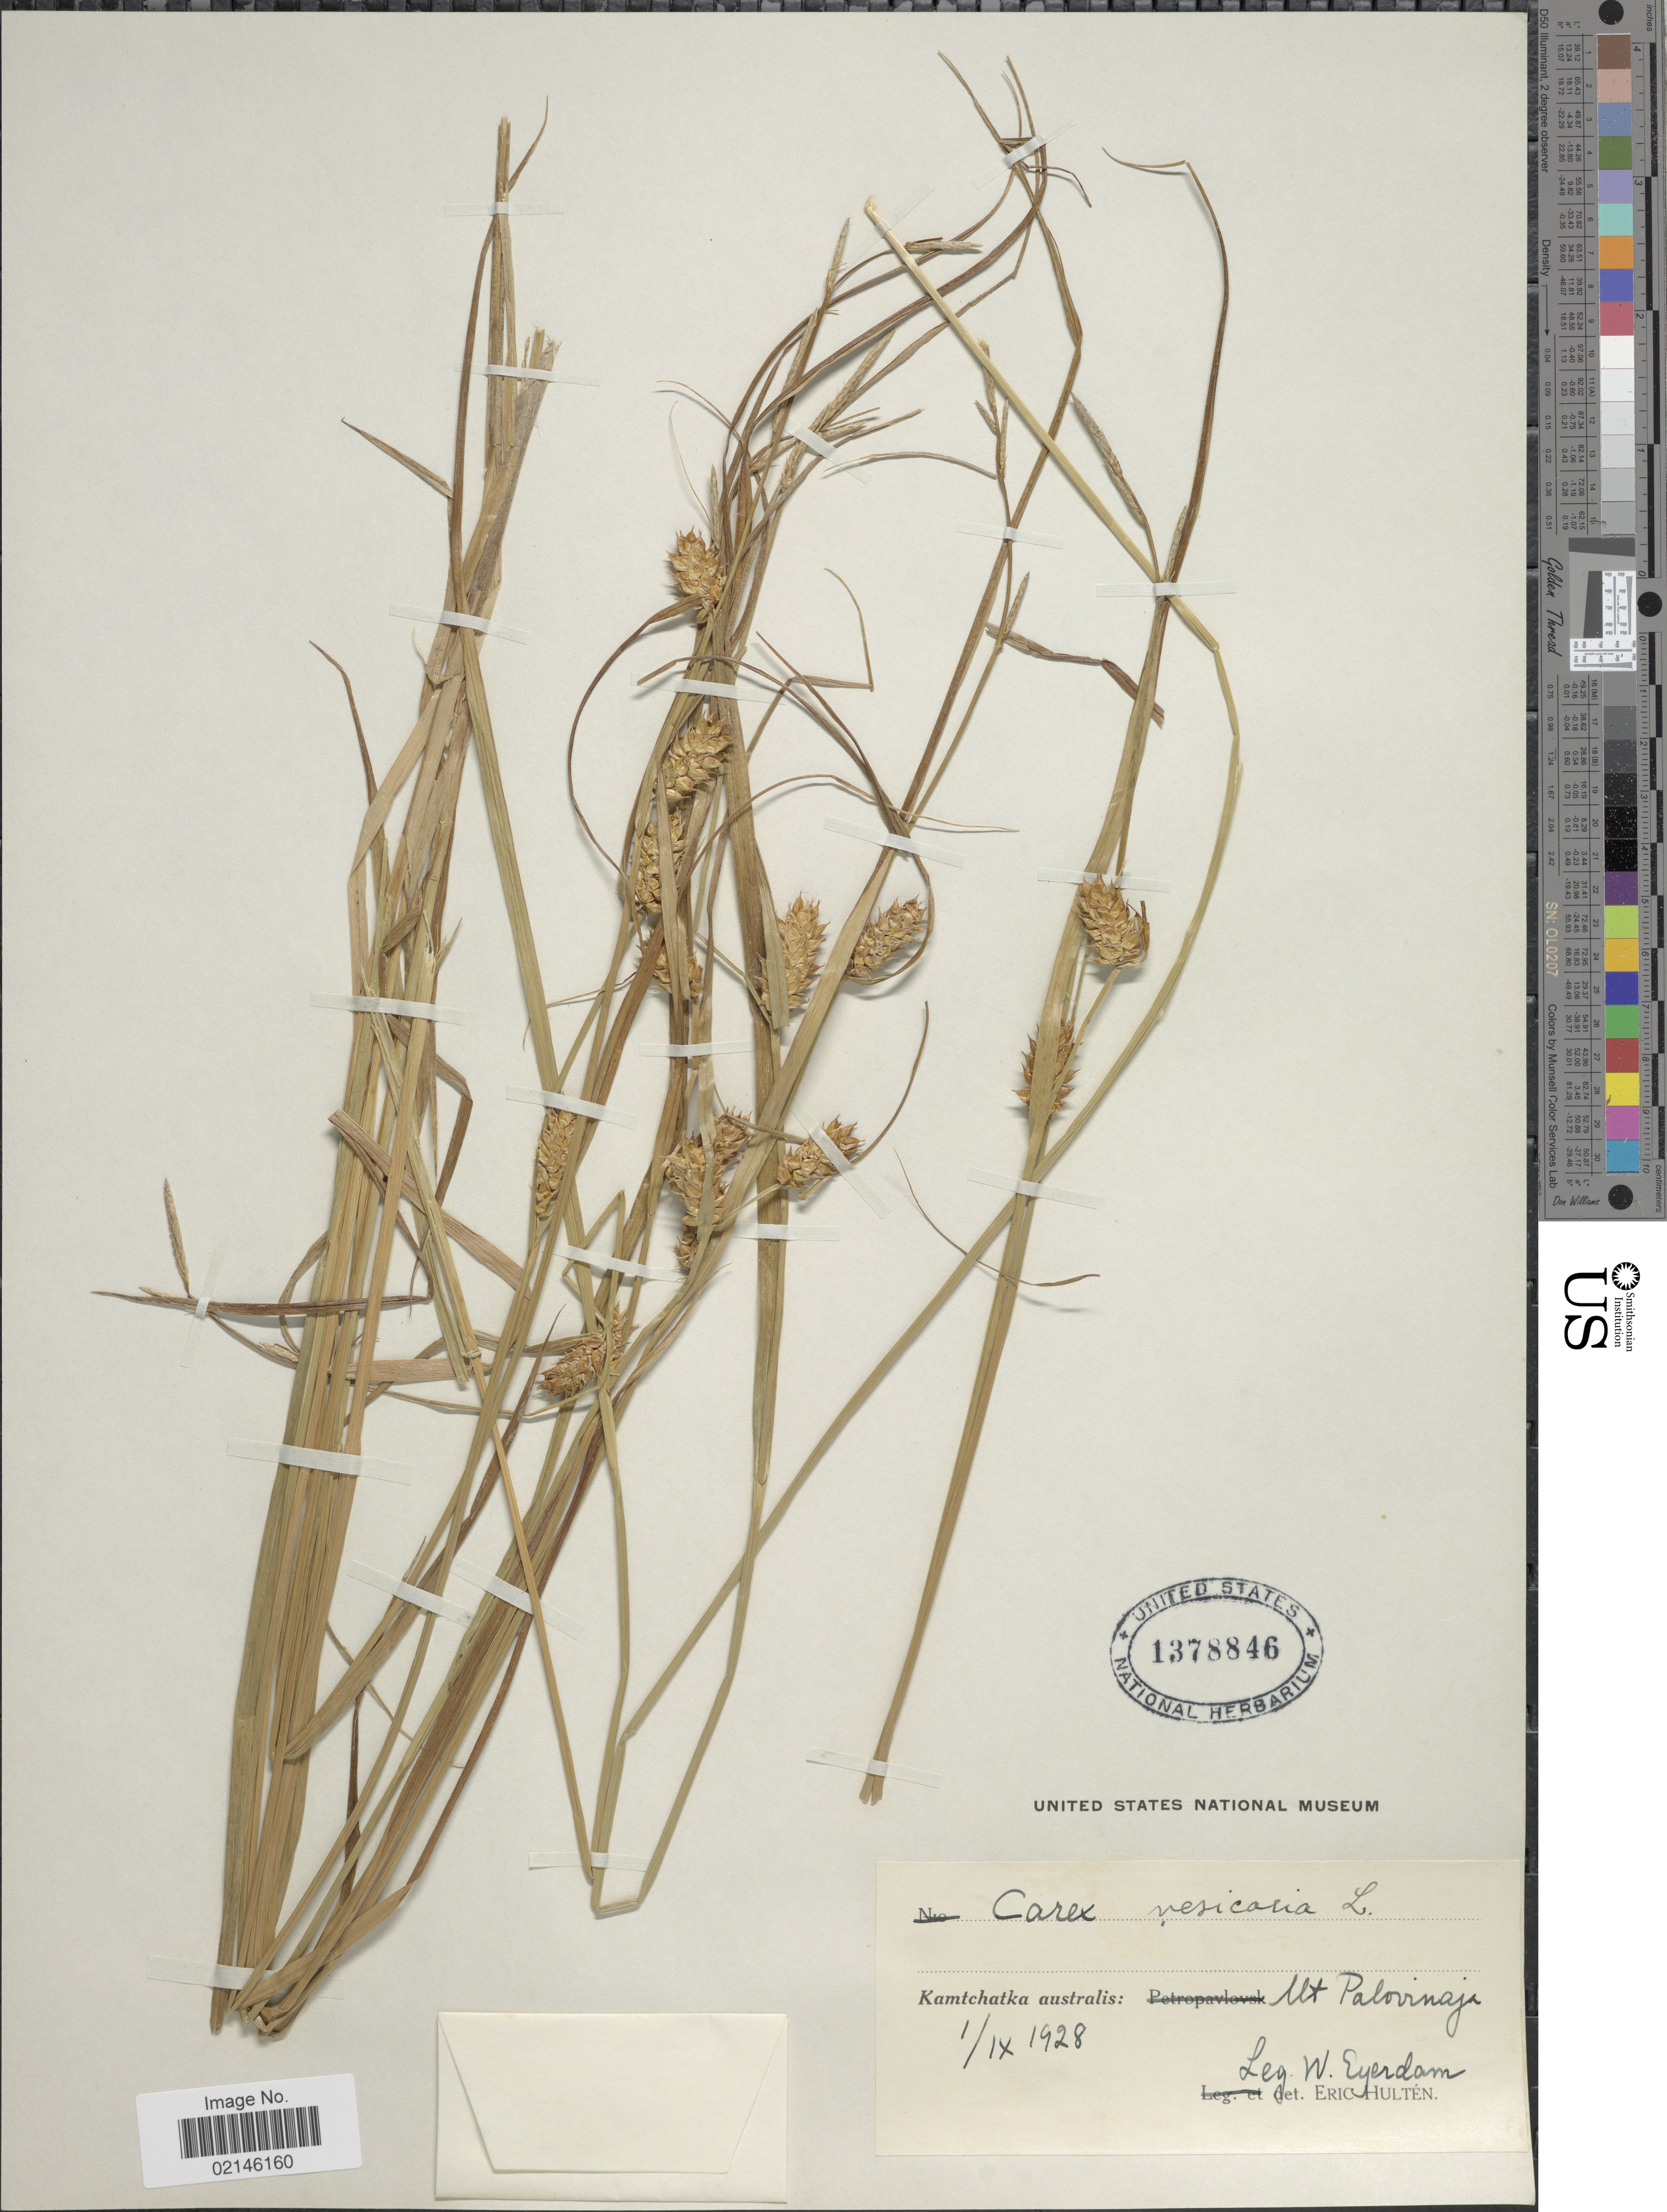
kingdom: Plantae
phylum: Tracheophyta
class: Liliopsida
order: Poales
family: Cyperaceae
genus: Carex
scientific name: Carex vesicaria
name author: L.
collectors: W. J. Eyerdam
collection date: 1928-09-01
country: Russian Federation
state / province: Kamchatka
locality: Kamchatka australis: Mt. Palovinaja (Polovinnaya)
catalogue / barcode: US 1378846